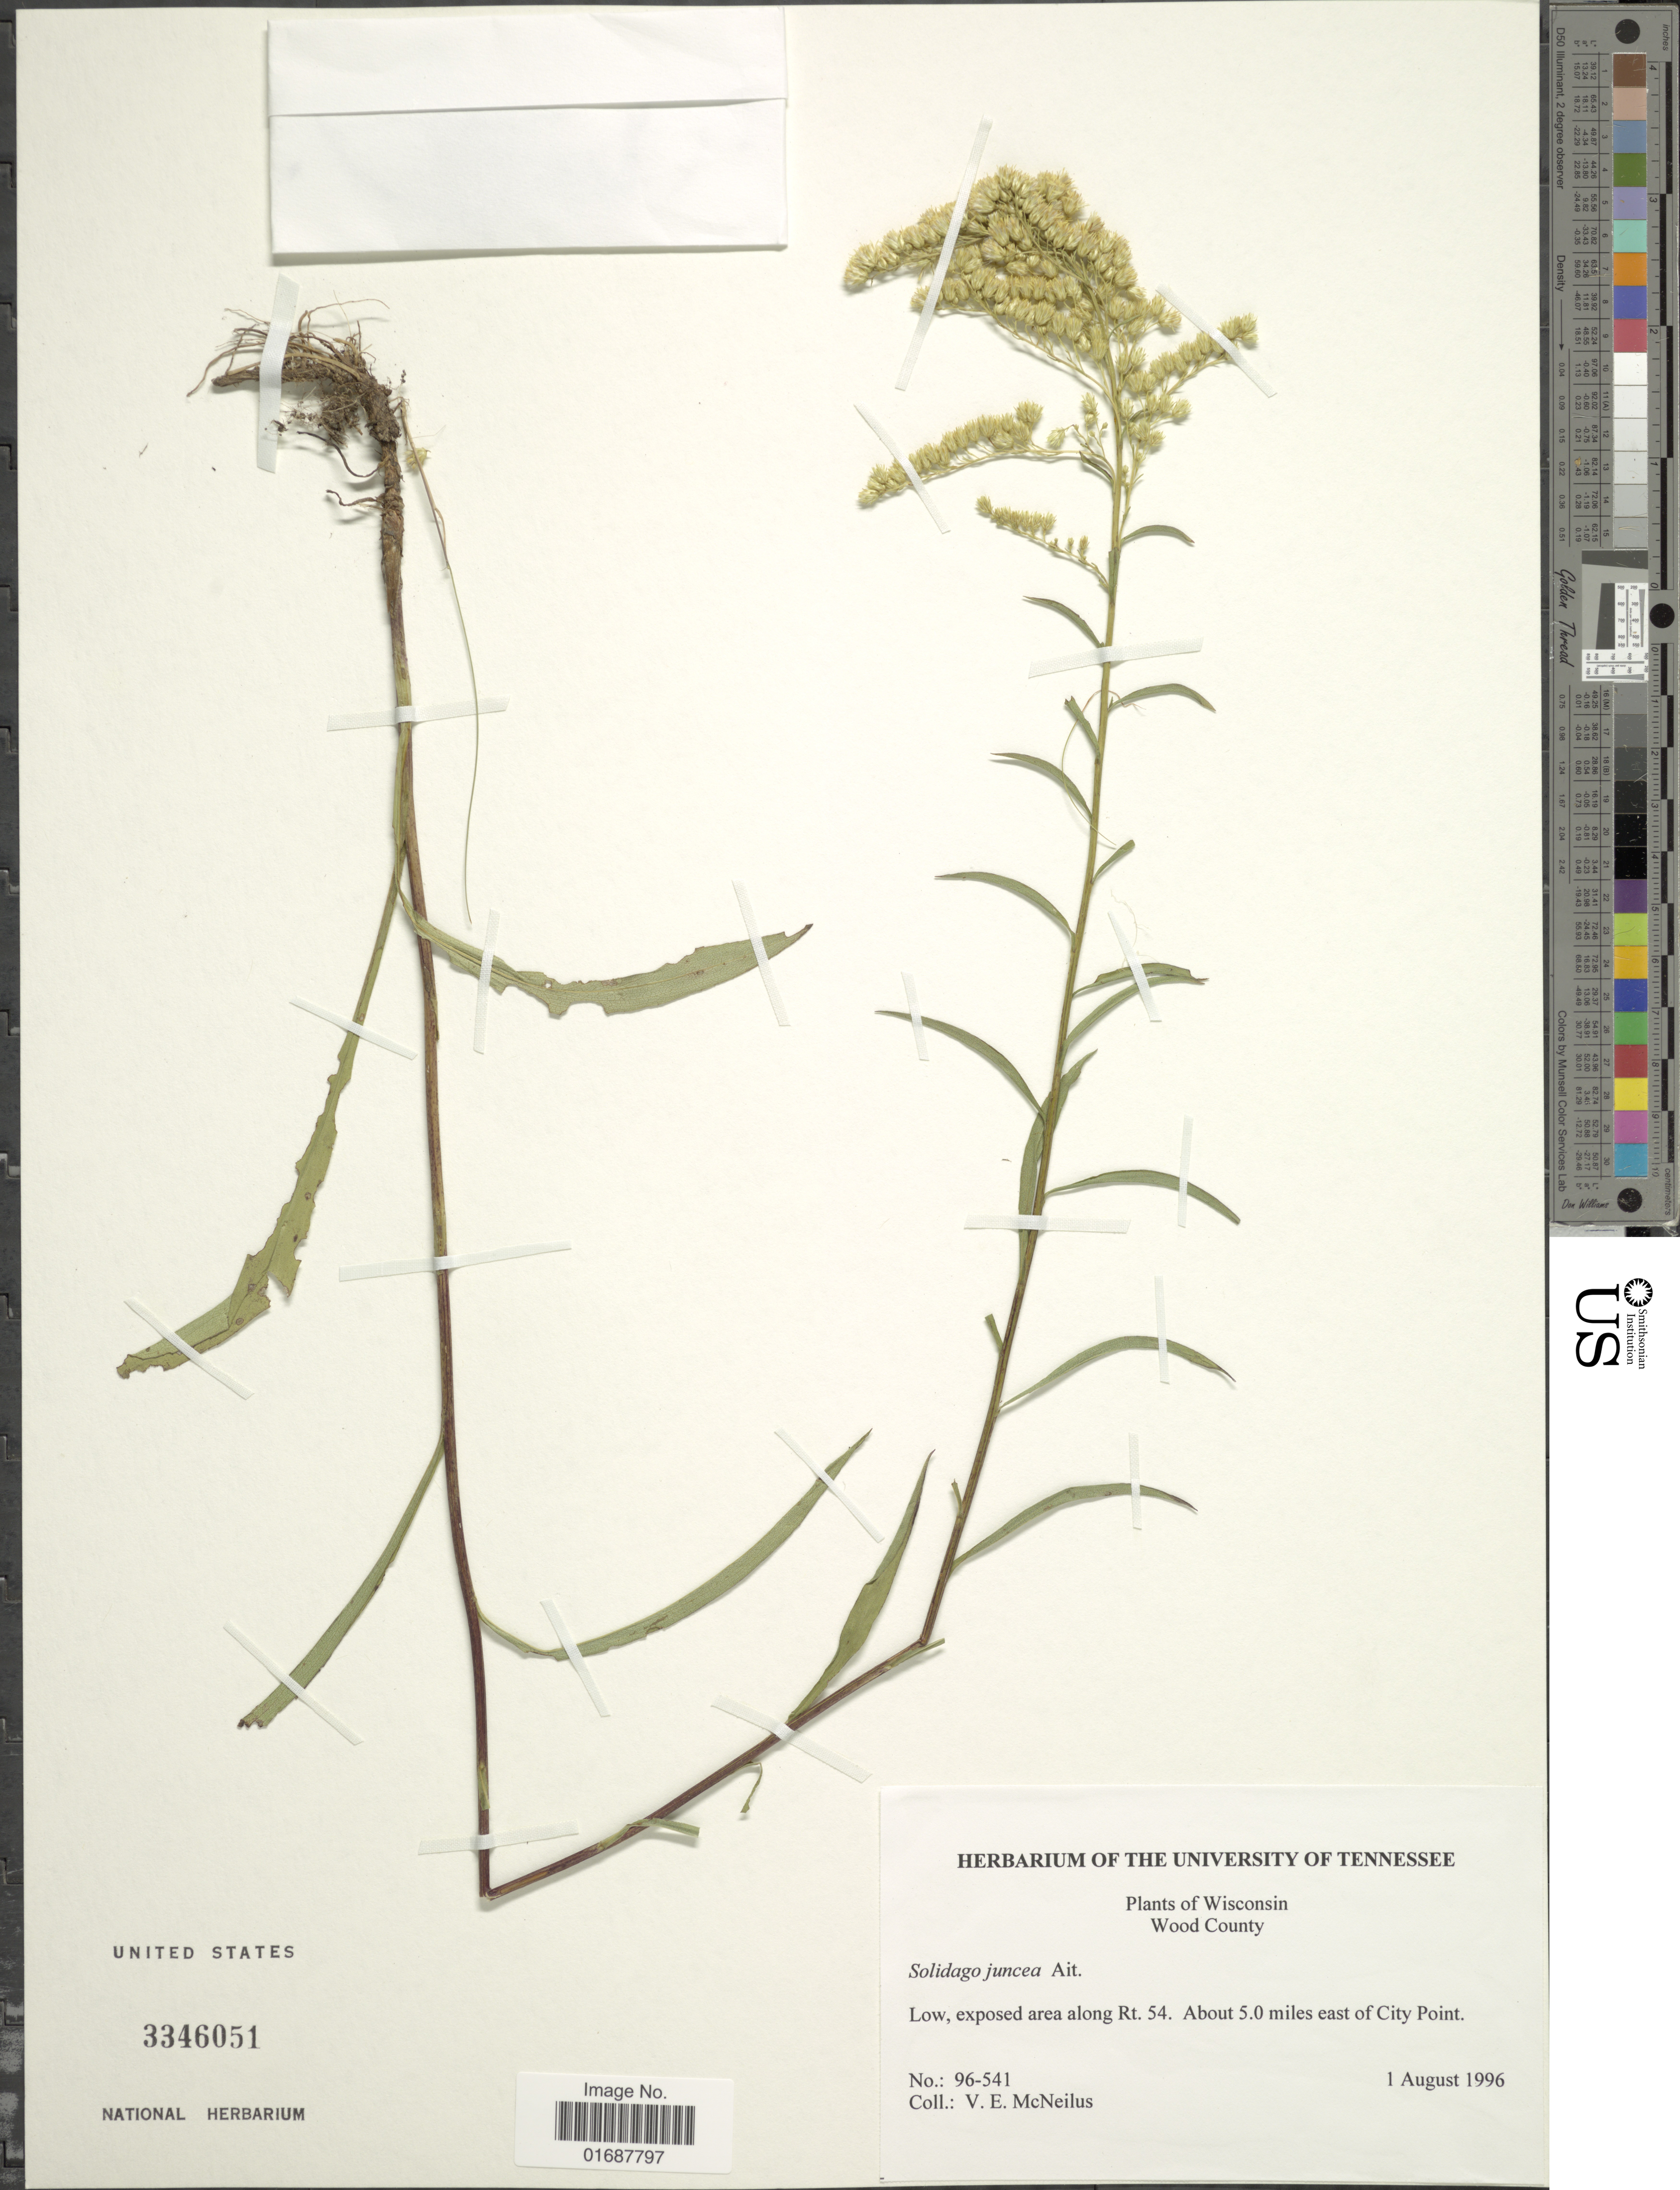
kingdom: Plantae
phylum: Tracheophyta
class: Magnoliopsida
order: Asterales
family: Asteraceae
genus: Solidago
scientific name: Solidago juncea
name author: Aiton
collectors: V. Mcneilus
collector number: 96-541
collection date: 1996-08-01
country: United States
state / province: Wisconsin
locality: Wood County. Low, exposed area along Rt. 54. About 5.0 miles east of City Point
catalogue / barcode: US 3346051